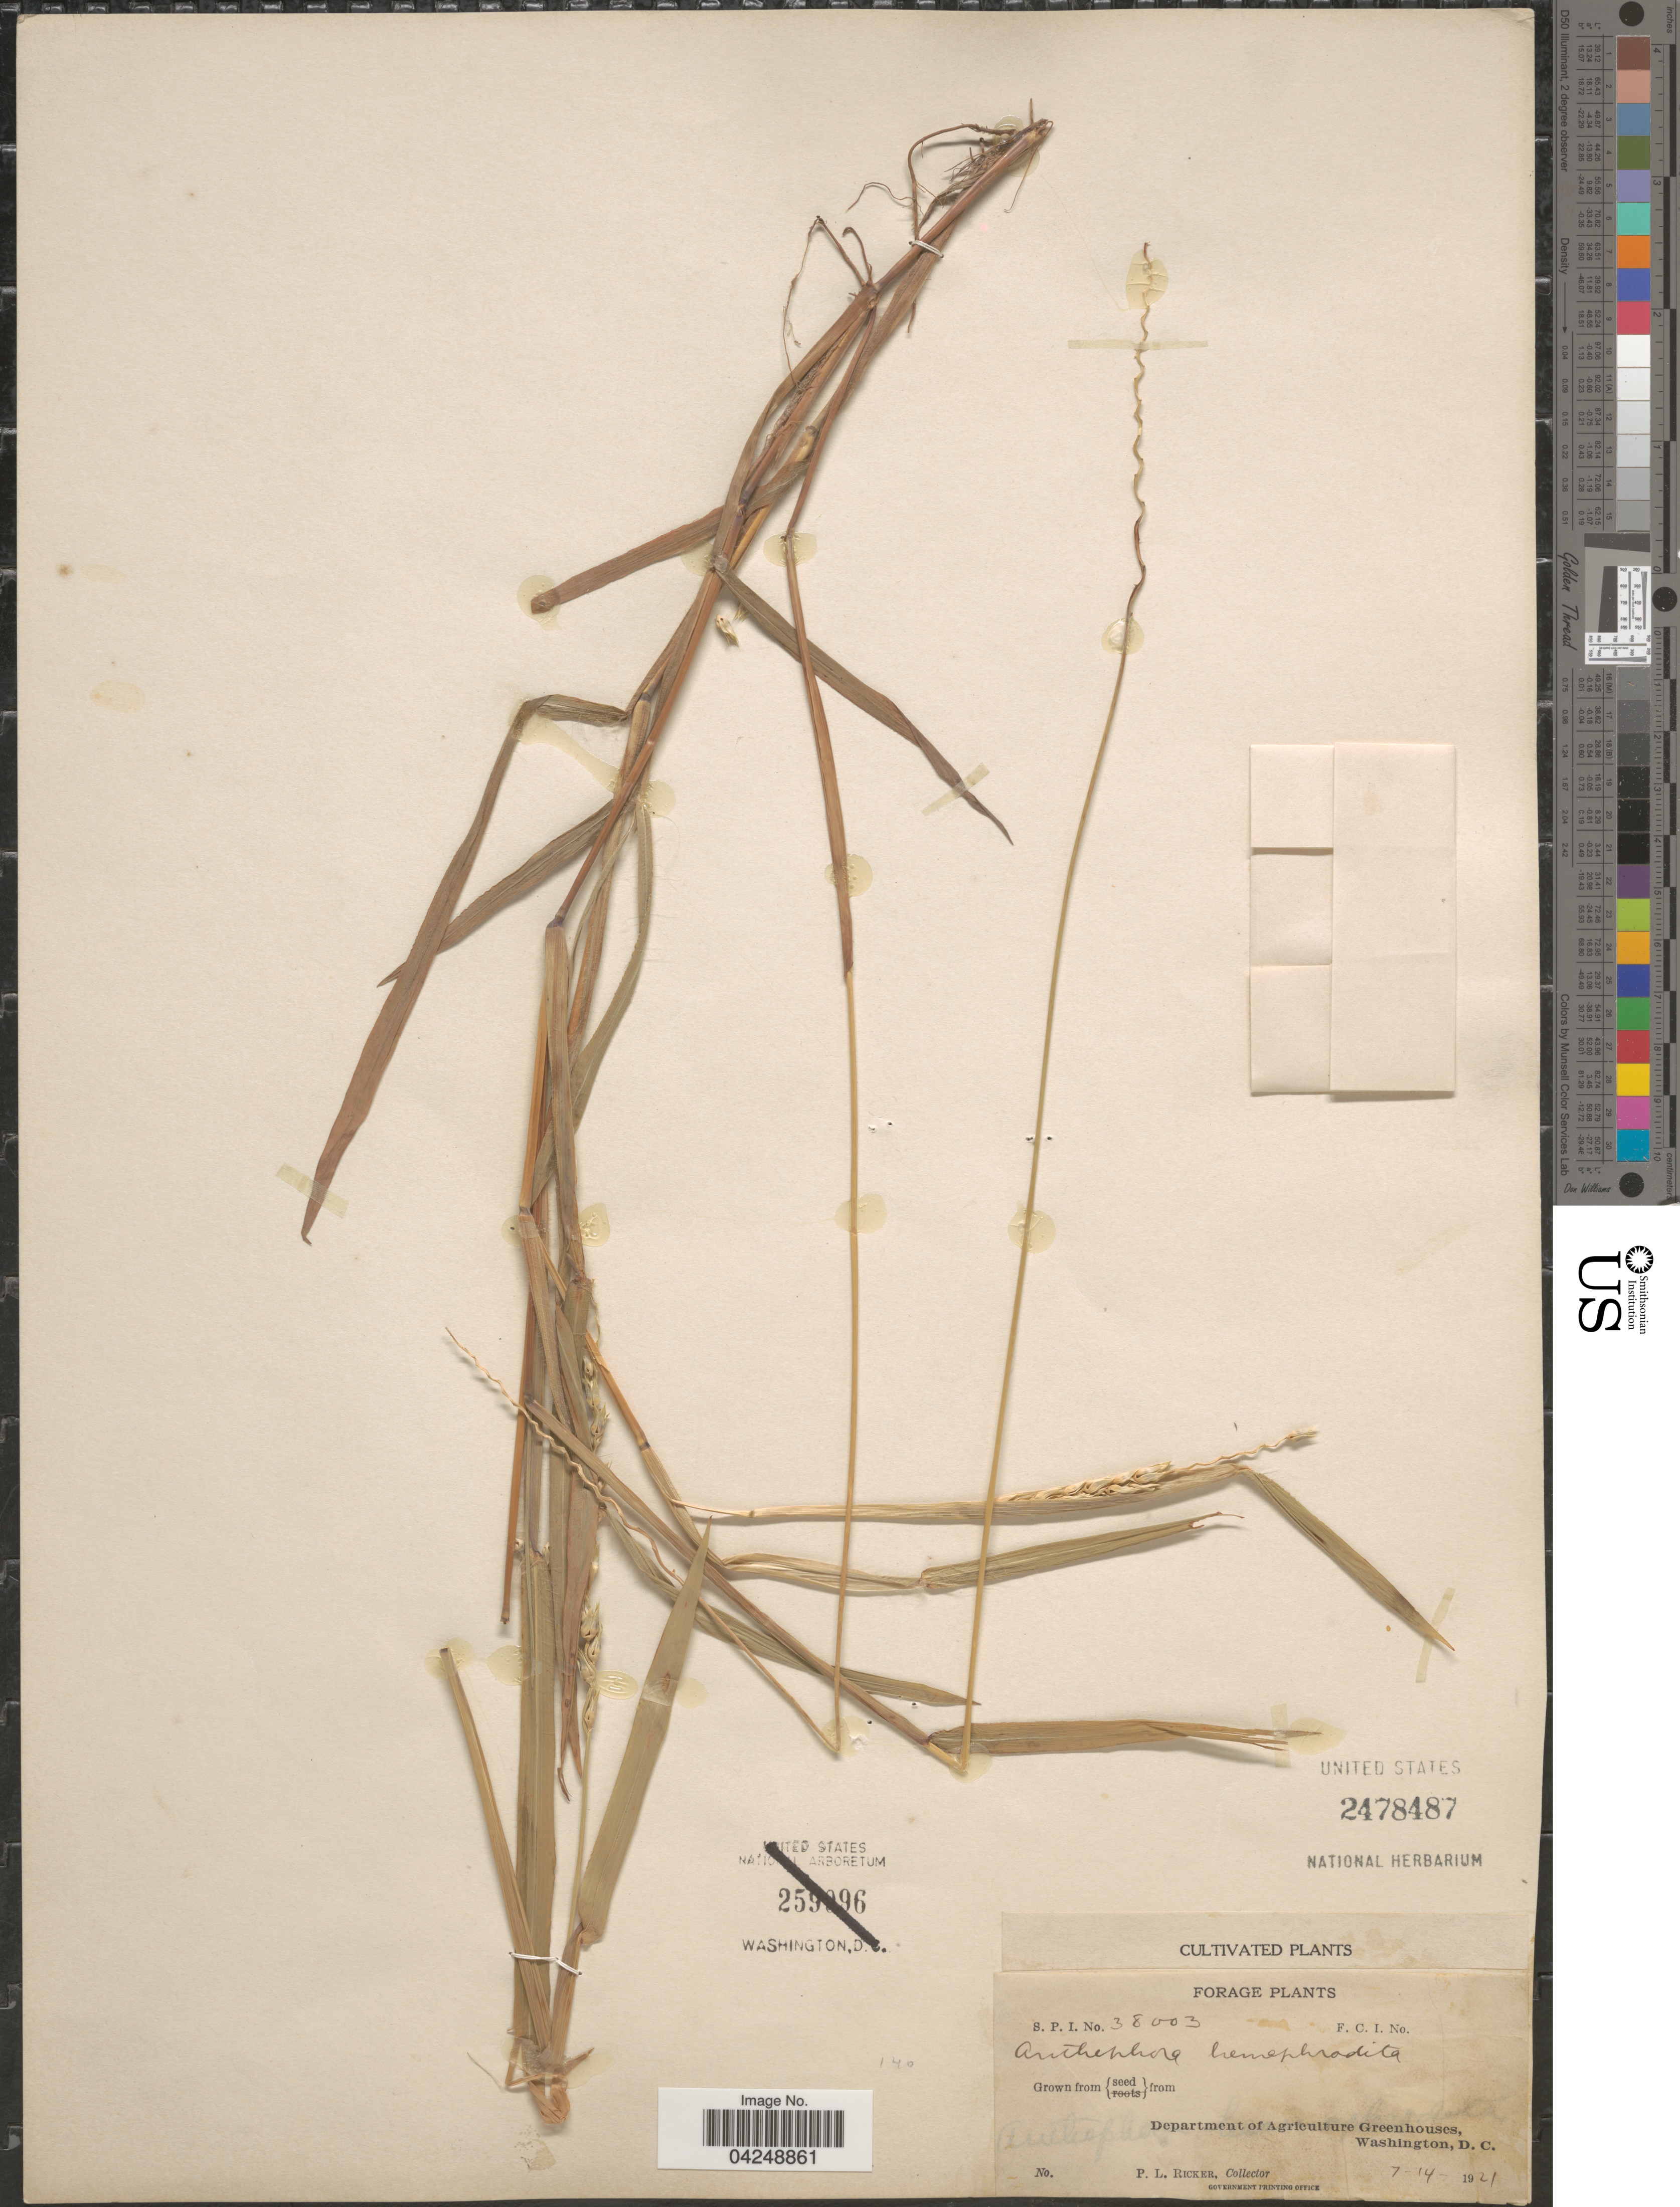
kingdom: Plantae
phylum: Tracheophyta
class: Liliopsida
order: Poales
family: Poaceae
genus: Anthephora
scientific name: Anthephora hermaphrodita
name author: (L.) Kuntze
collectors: P. Ricker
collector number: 38003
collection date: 1921-07-14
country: United States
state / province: District of Columbia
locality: Cultivated. Department of Agriculture Greenhouses,Washington, D.C. [unsure placement]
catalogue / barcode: US 2478487